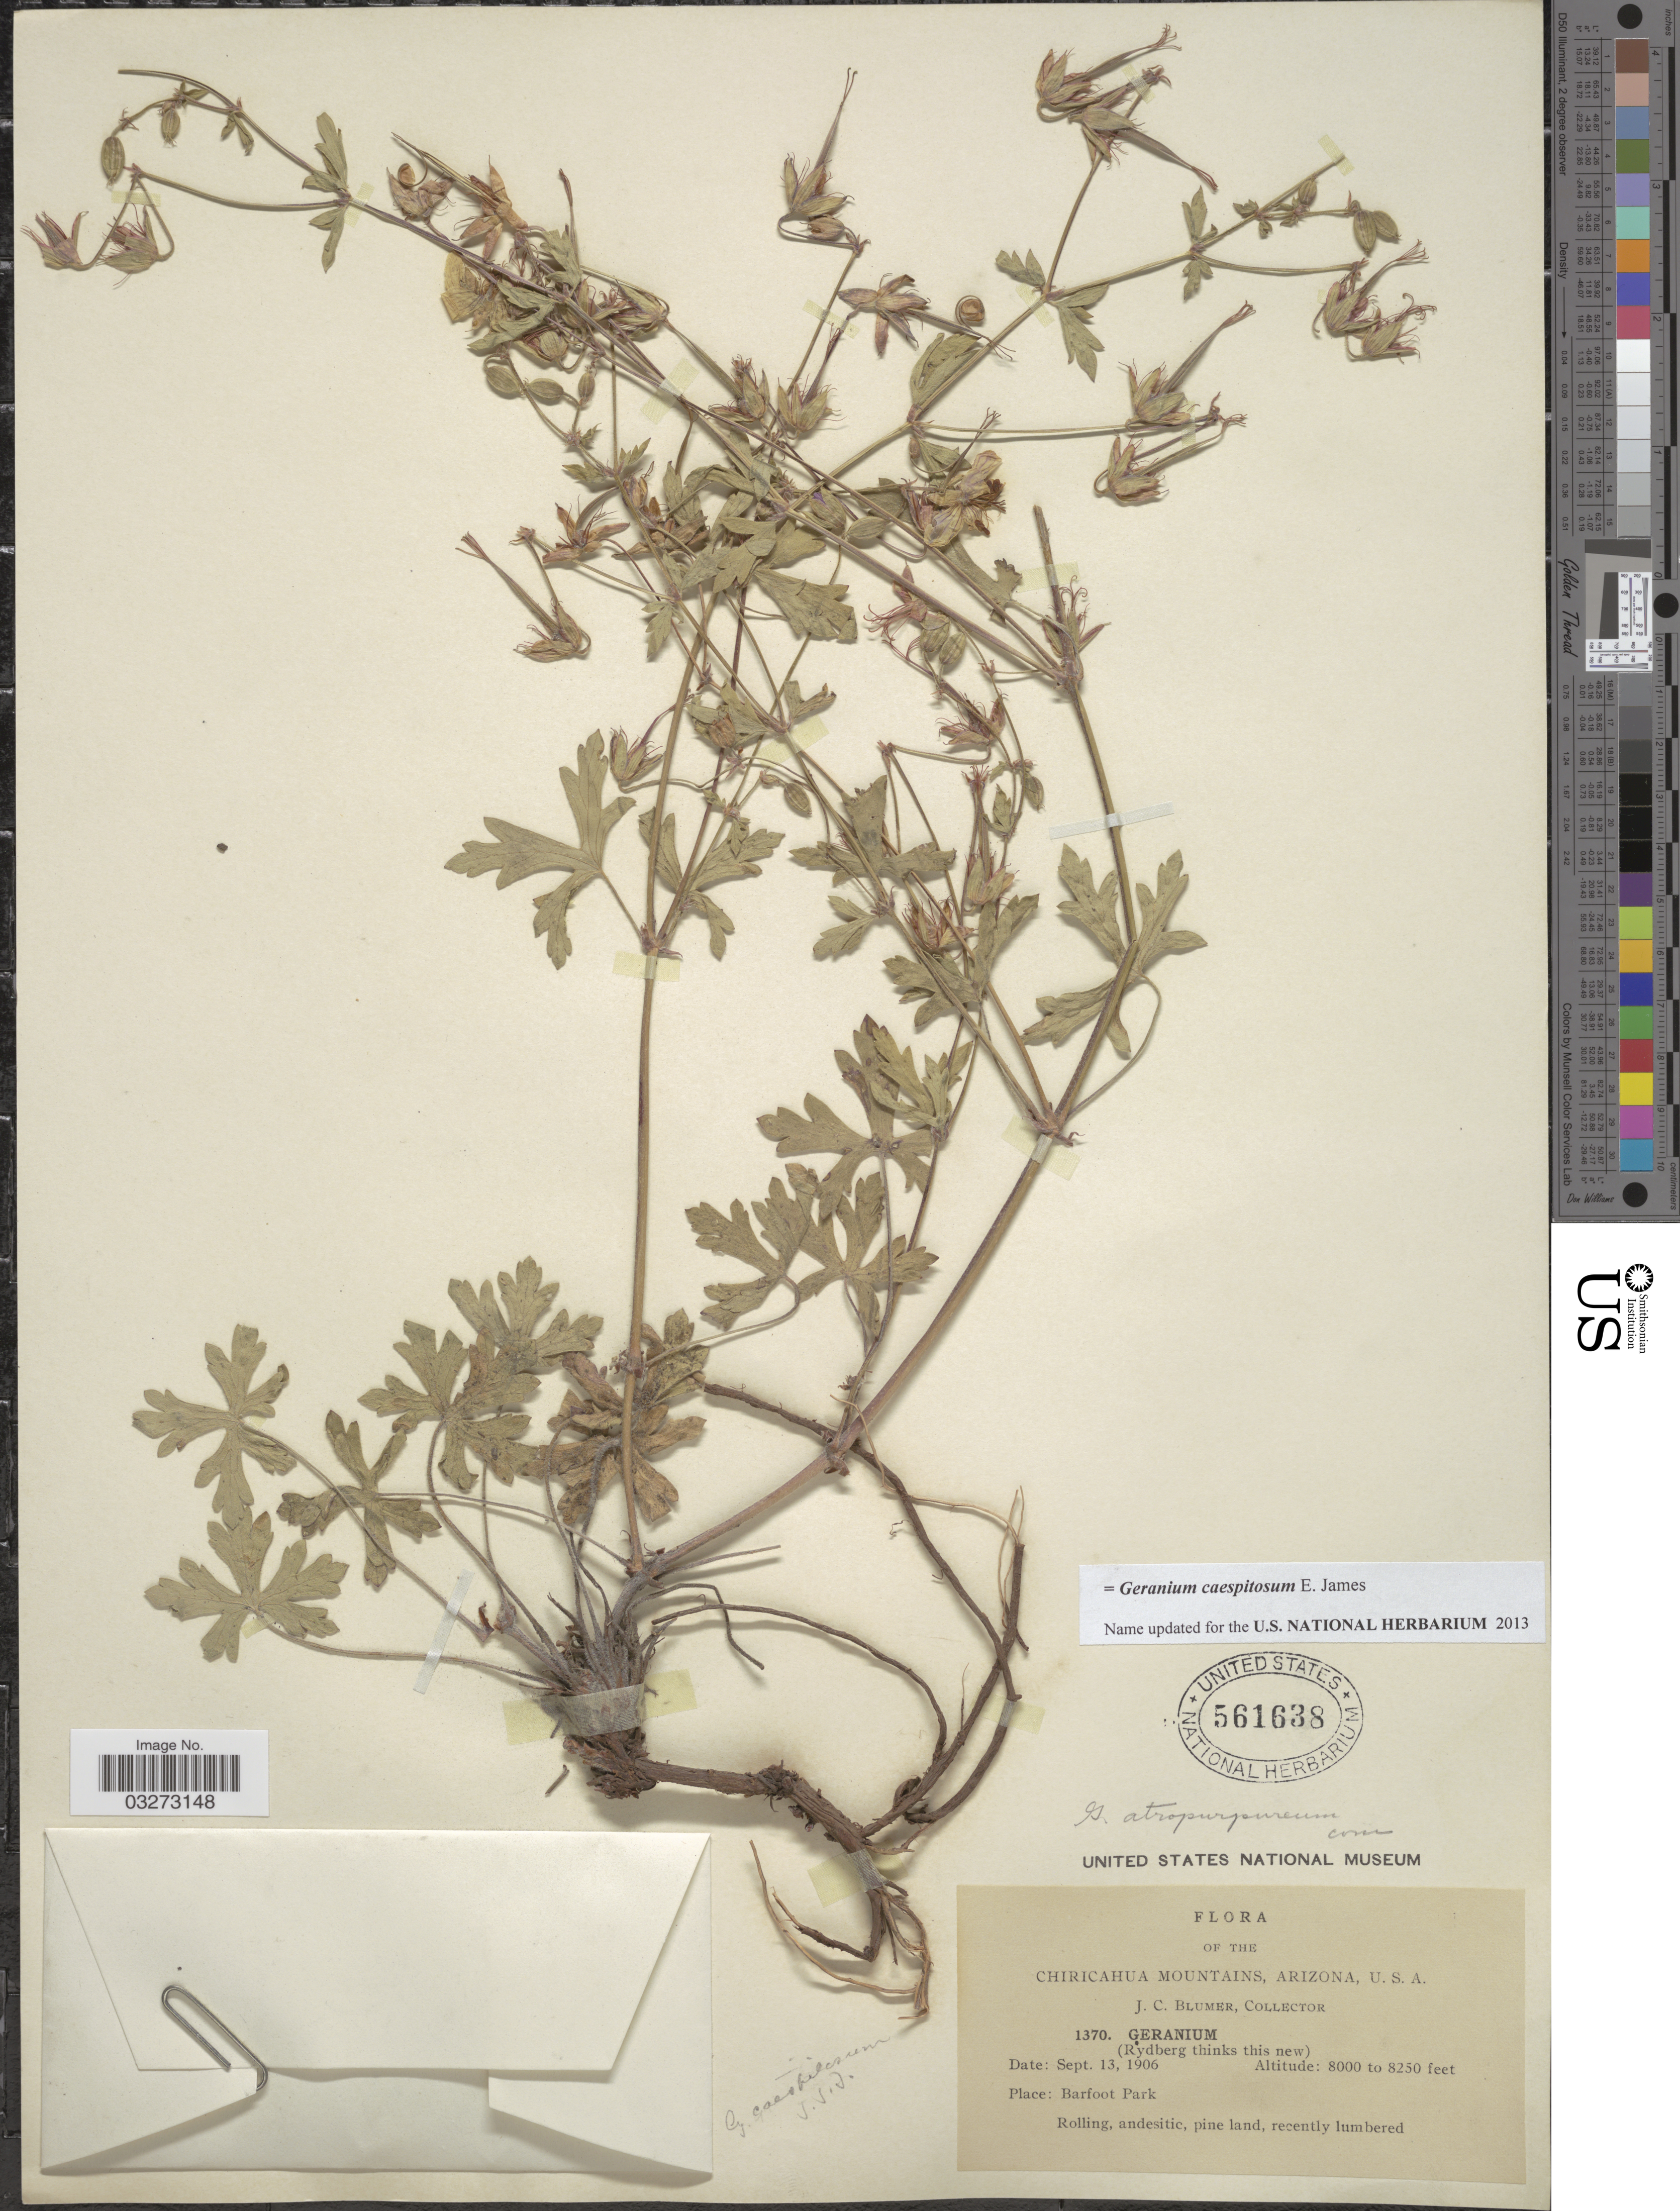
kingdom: Plantae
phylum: Tracheophyta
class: Magnoliopsida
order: Geraniales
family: Geraniaceae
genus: Geranium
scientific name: Geranium caespitosum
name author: E. James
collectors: J. C. Blumer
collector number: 1370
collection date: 1906-09-13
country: United States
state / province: Arizona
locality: Chiricahua Mountains, Barfoot Park.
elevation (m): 2438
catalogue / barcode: US 561638